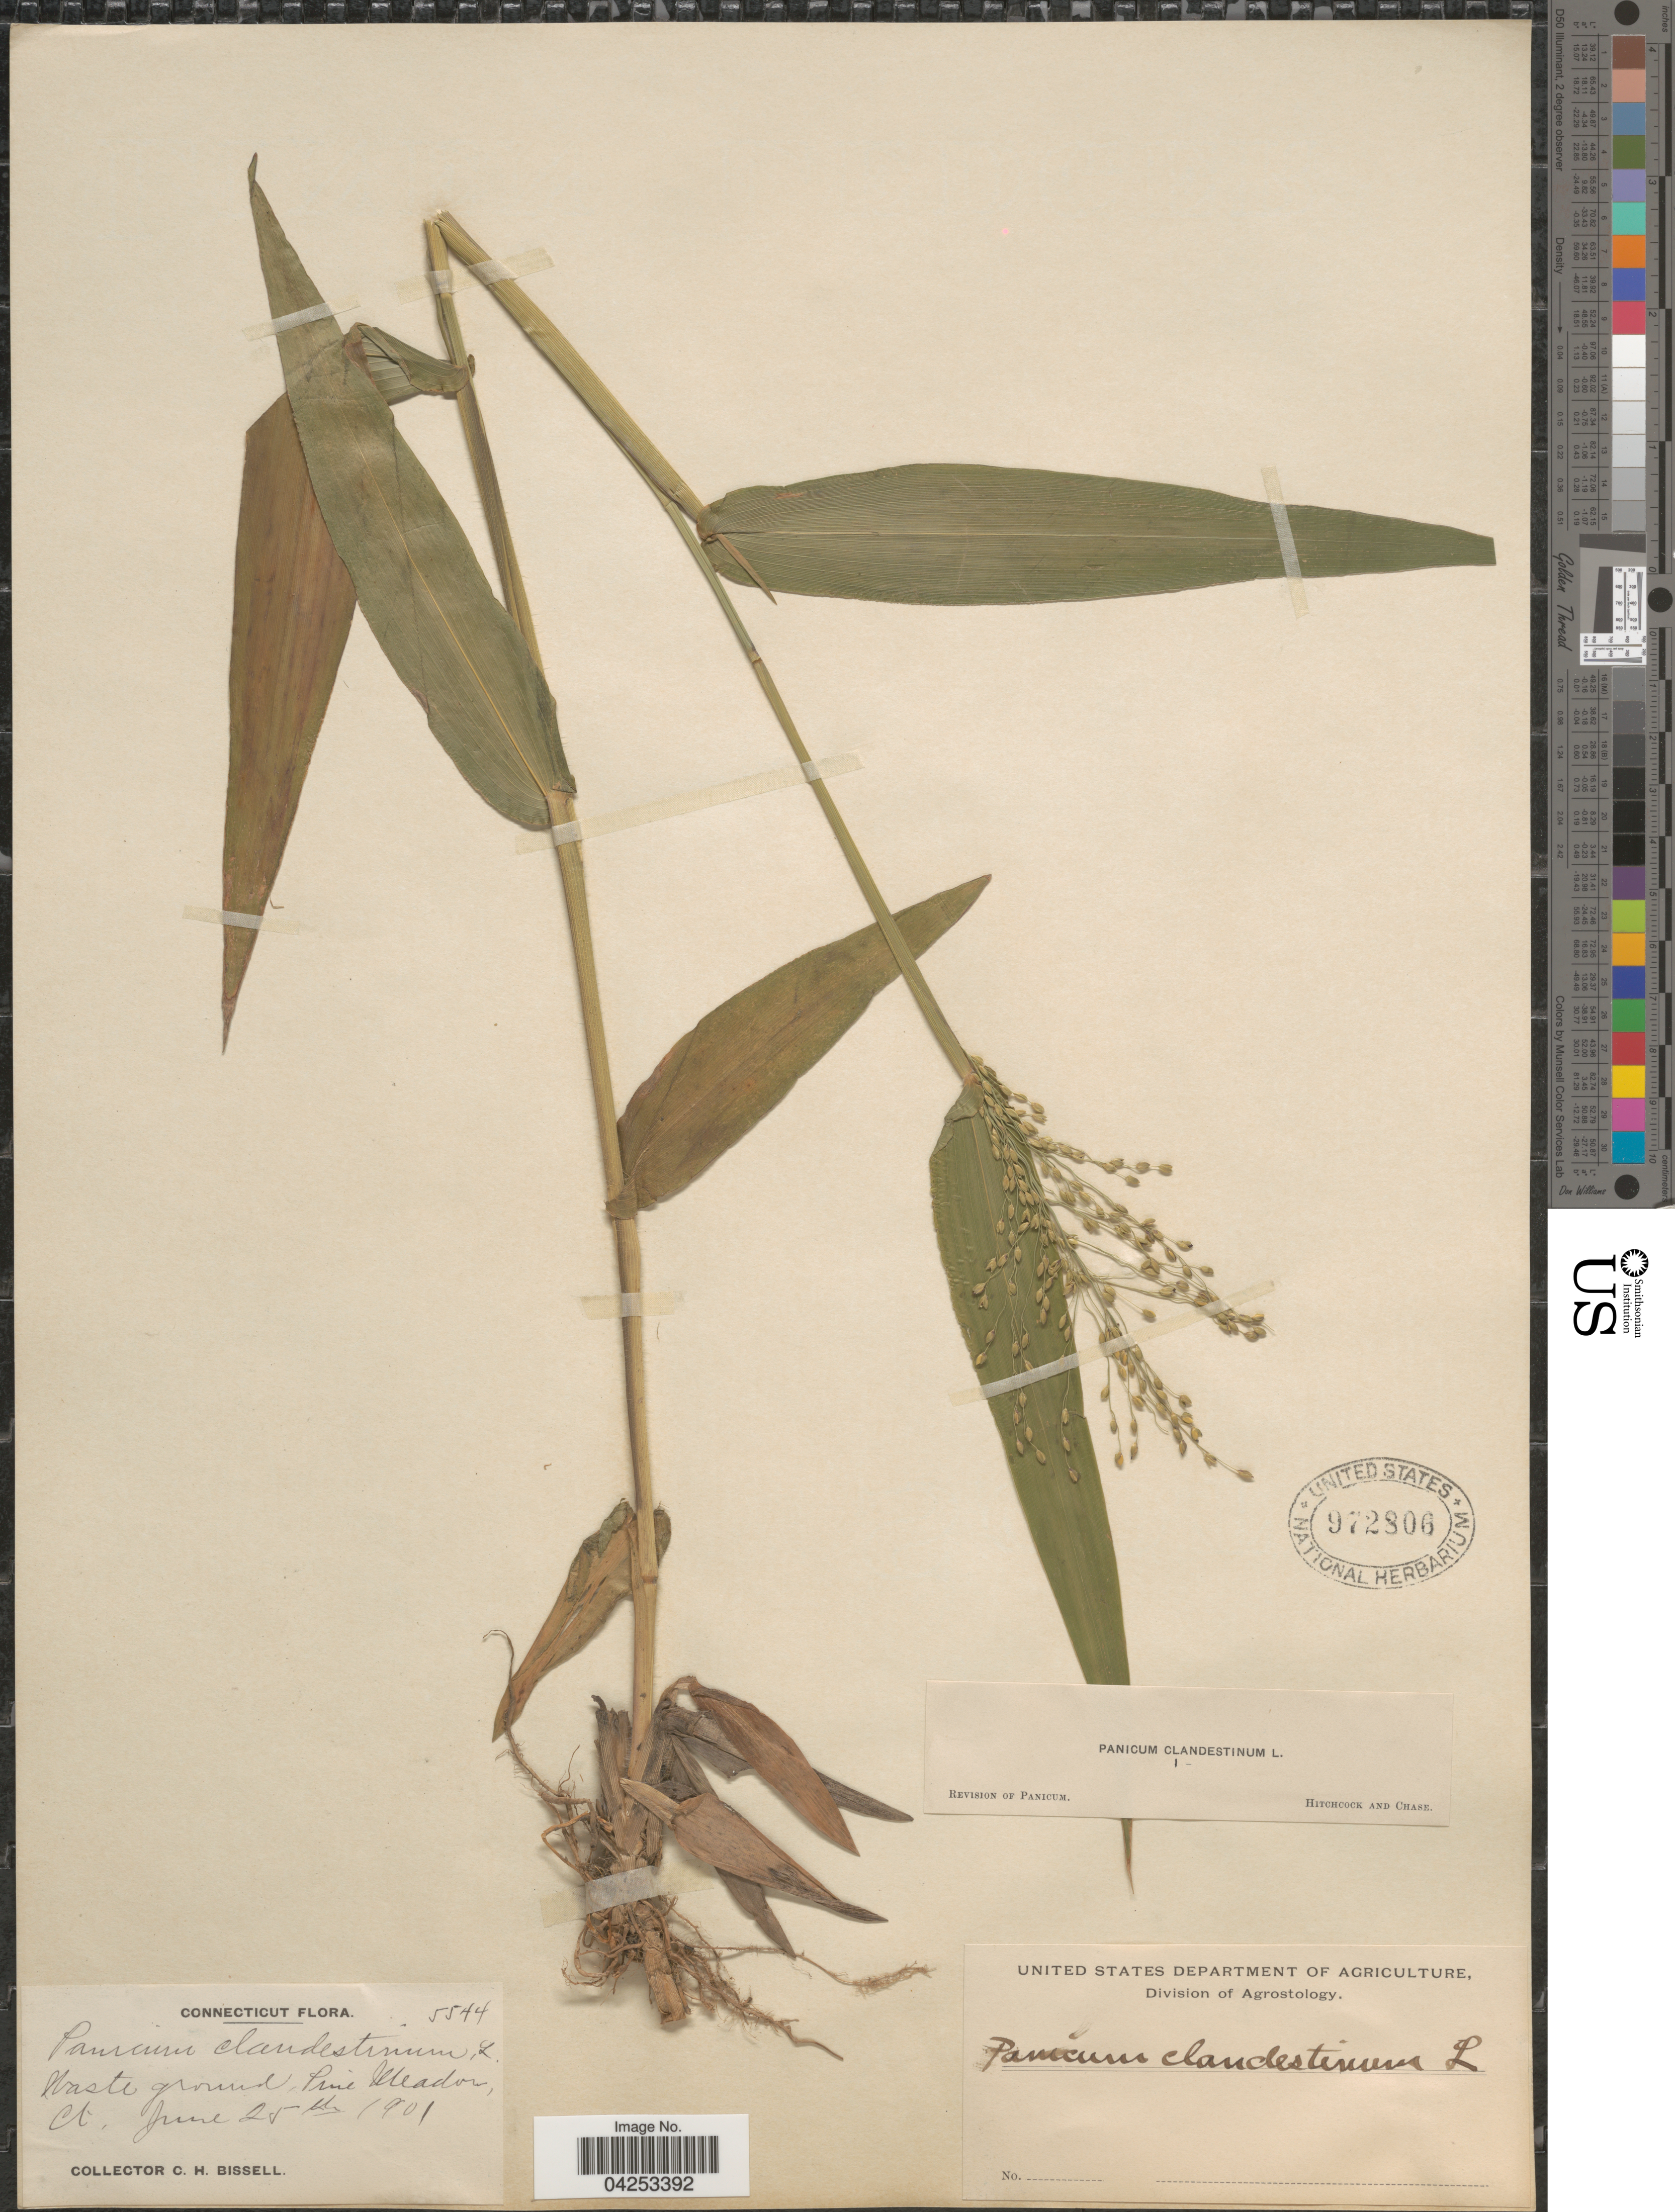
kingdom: Plantae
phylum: Tracheophyta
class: Liliopsida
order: Poales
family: Poaceae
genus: Dichanthelium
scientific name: Dichanthelium clandestinum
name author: (L.) Gould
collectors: C. Bissell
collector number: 5544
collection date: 1901-06-25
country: United States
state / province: Connecticut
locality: Waste ground, Pine Meadow.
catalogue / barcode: US 972806